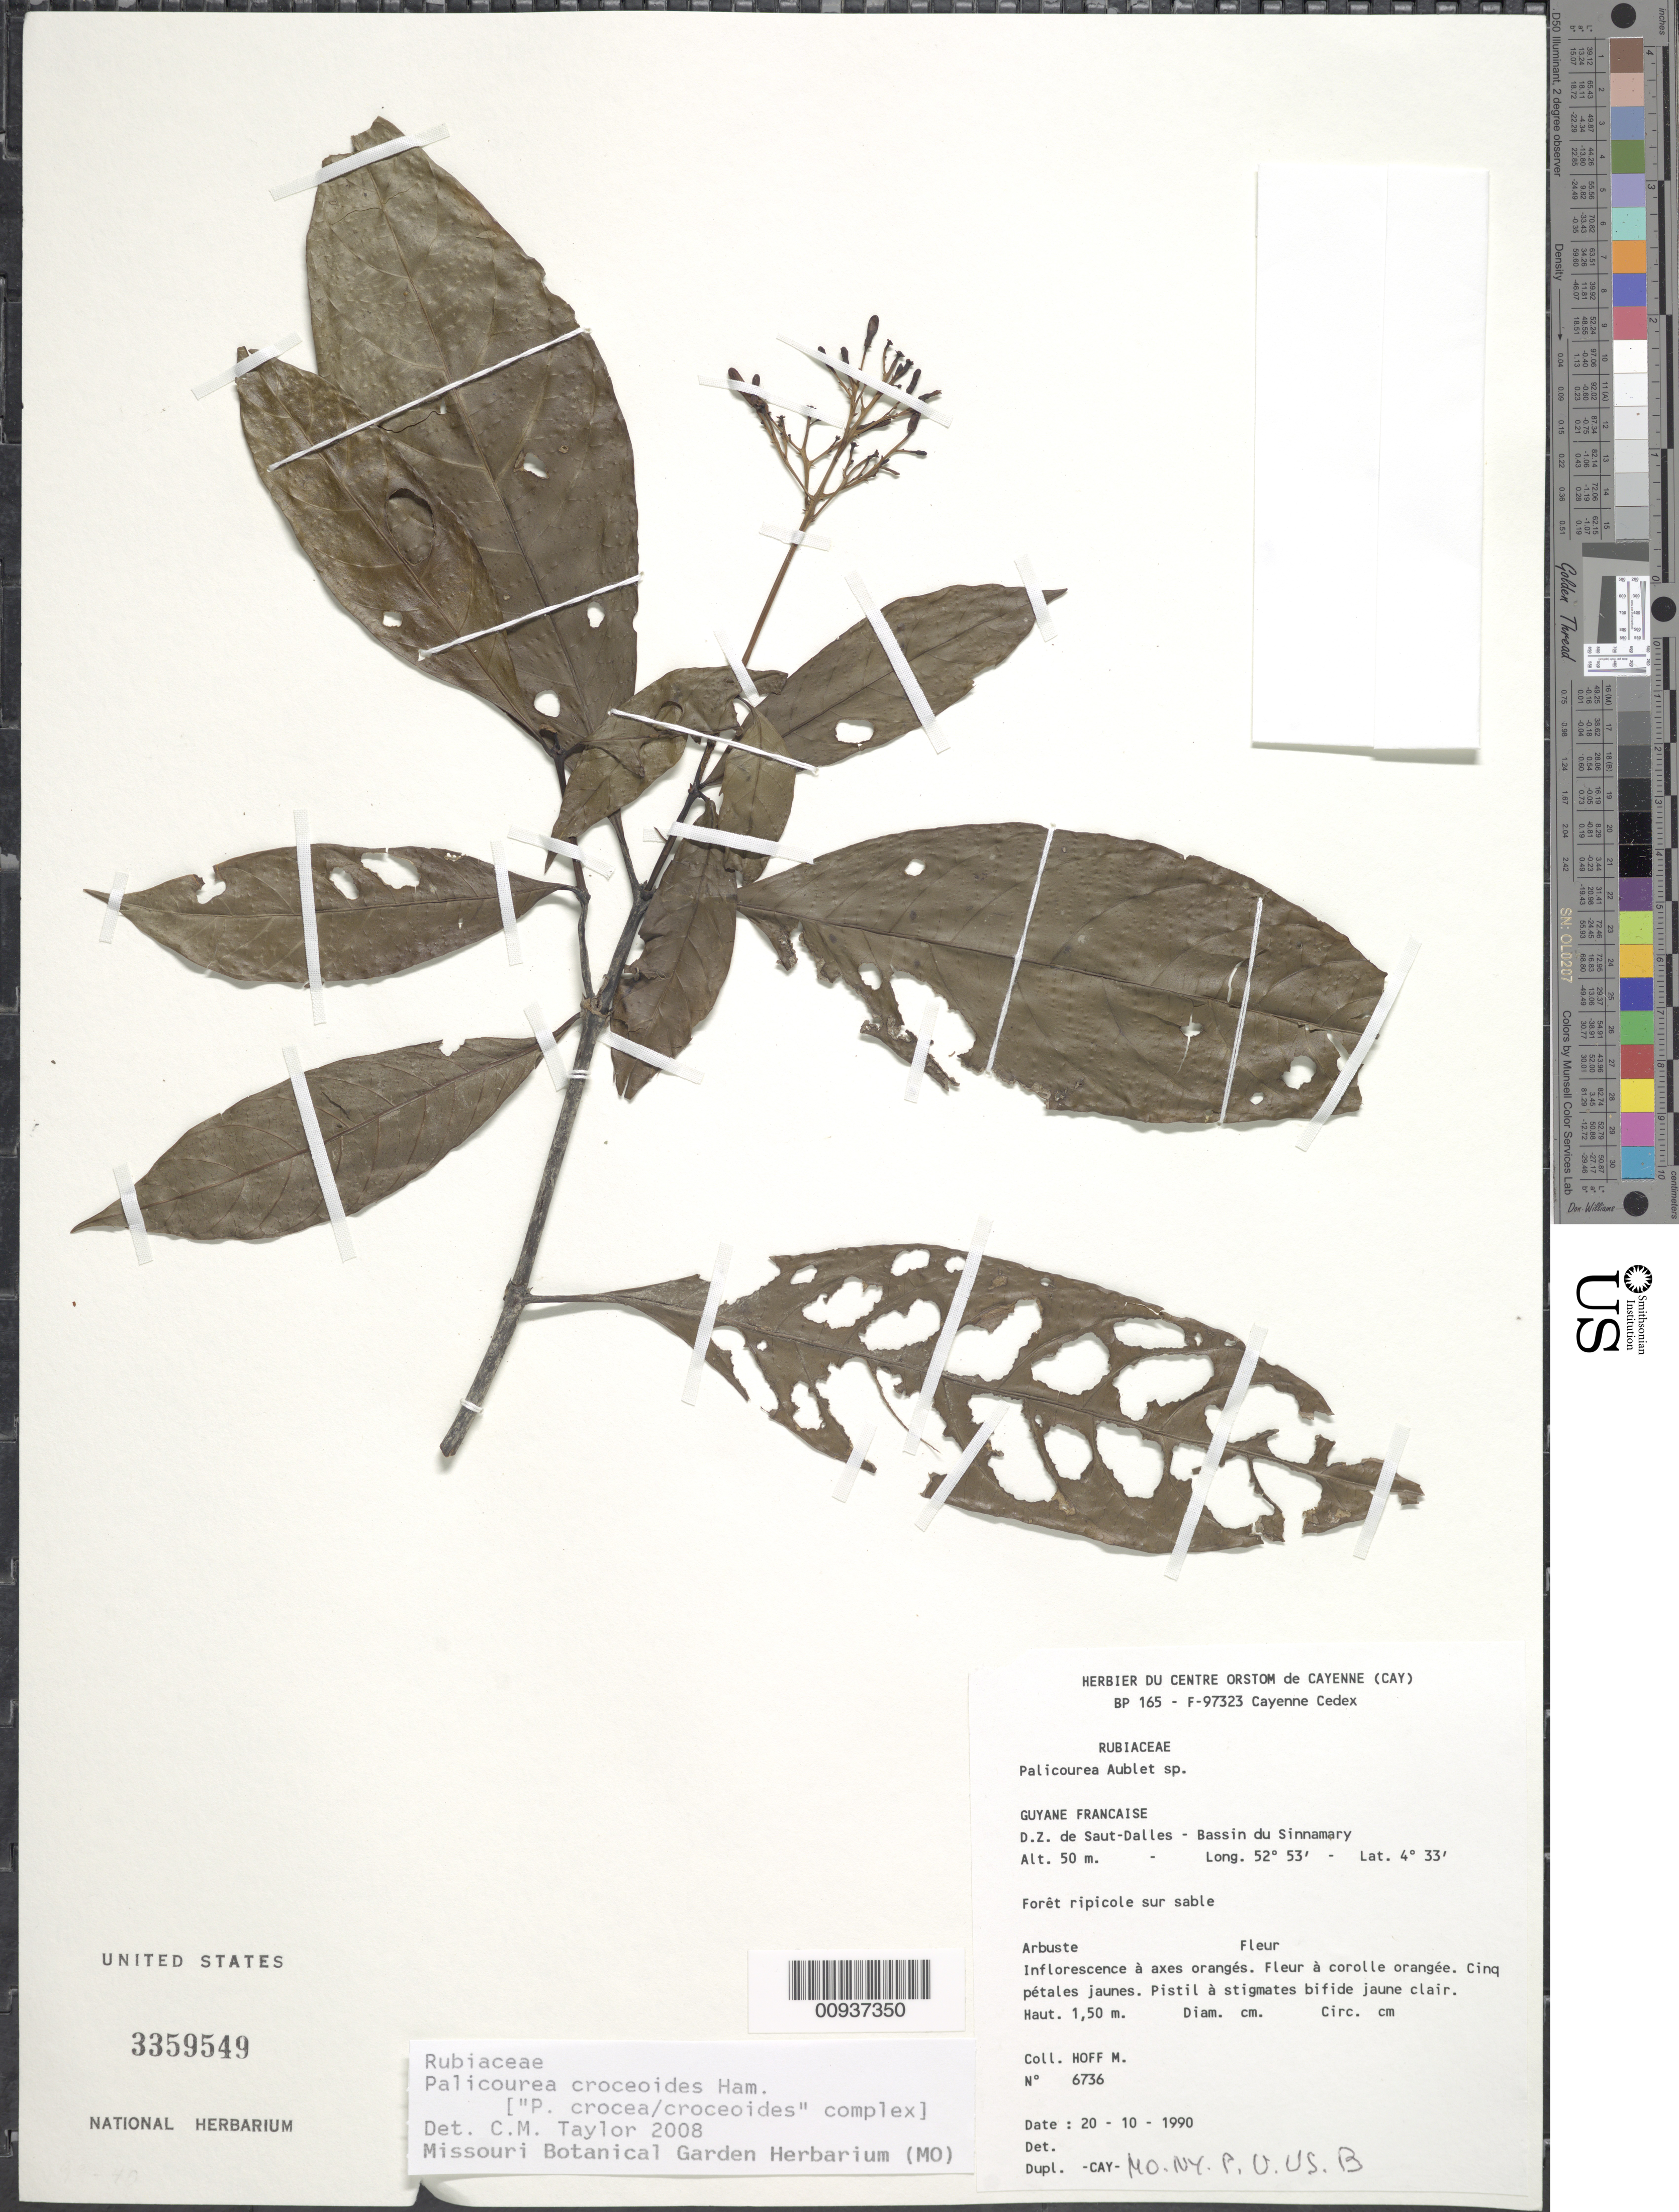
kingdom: Plantae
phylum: Tracheophyta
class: Magnoliopsida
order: Gentianales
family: Rubiaceae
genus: Palicourea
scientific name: Palicourea croceoides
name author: Desv. ex Ham.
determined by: Taylor, Charlotte M.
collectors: M. Hoff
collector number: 6736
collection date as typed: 20-Oct-90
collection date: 1990-10-20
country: French Guiana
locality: Saut-Dalles, D.Z., Bassin du Sinnamary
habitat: Foret ripicole sur sable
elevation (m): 50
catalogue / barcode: US 3359549